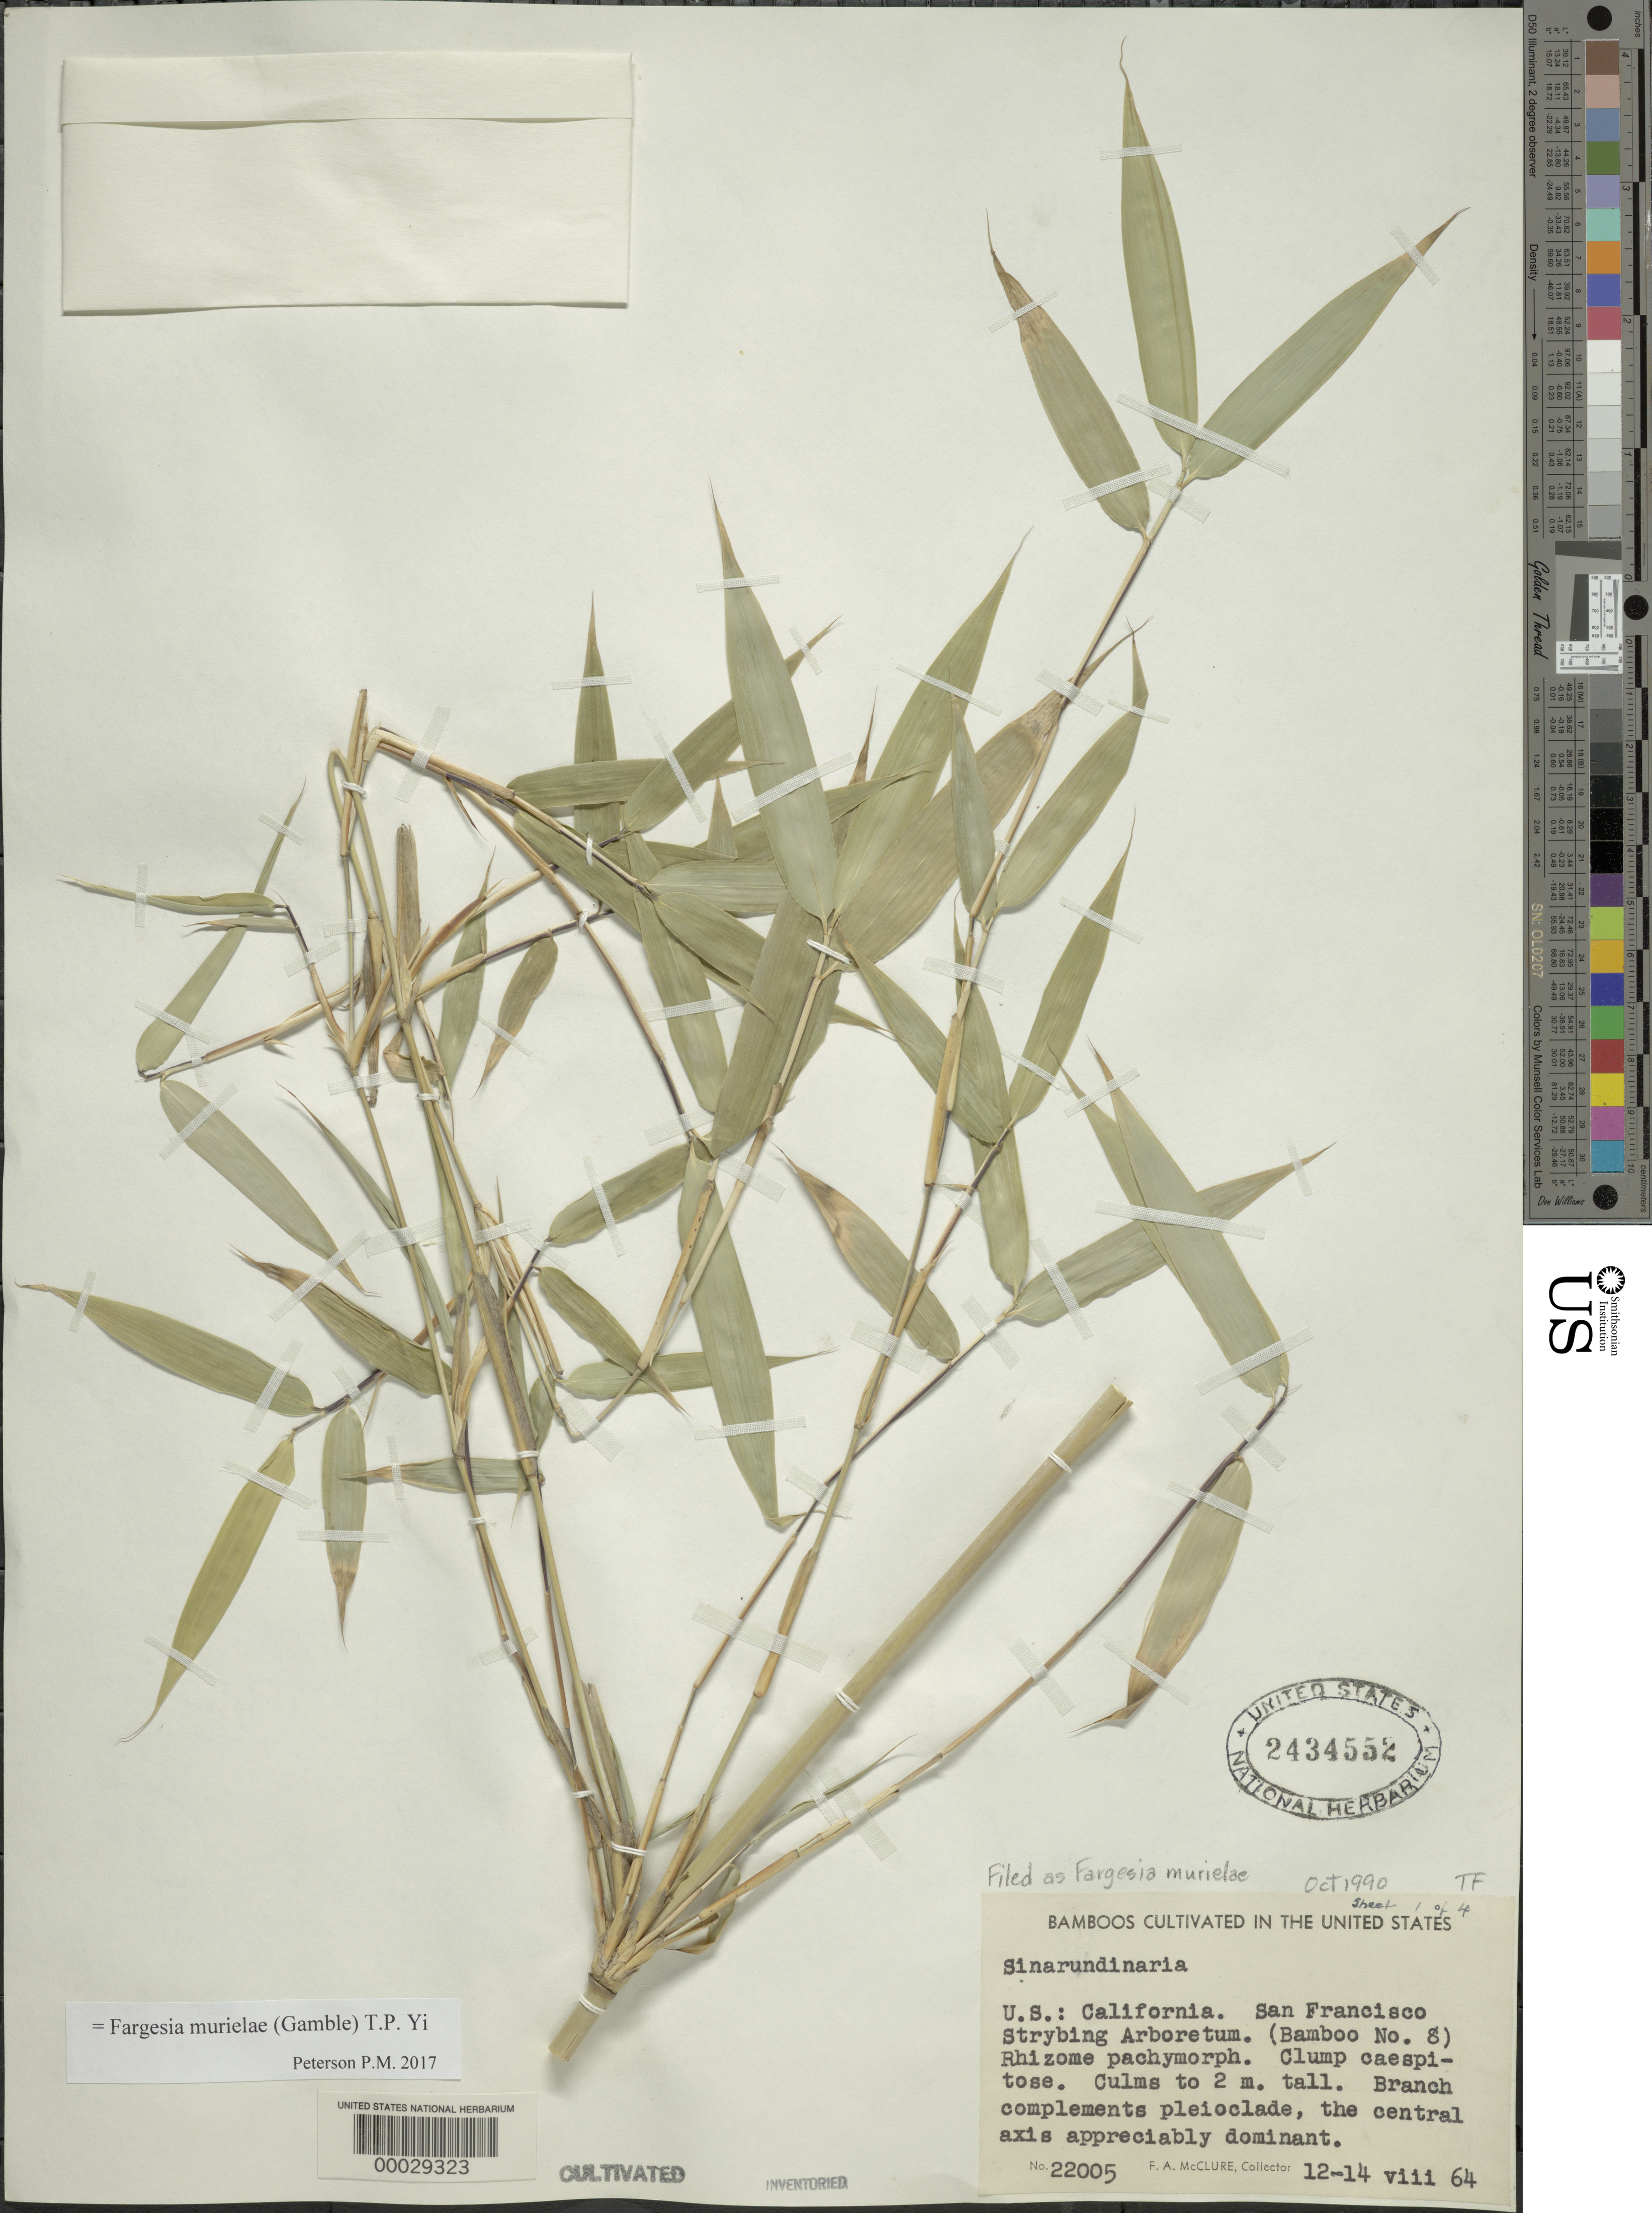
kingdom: Plantae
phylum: Tracheophyta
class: Liliopsida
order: Poales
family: Poaceae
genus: Fargesia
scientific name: Fargesia murielae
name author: (Gamble) T.P. Yi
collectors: F. A. McClure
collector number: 22005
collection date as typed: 12 Aug 1964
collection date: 1964-08-12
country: United States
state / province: California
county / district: San Francisco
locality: San francisco, strybing arboretum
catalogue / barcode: US 2434552